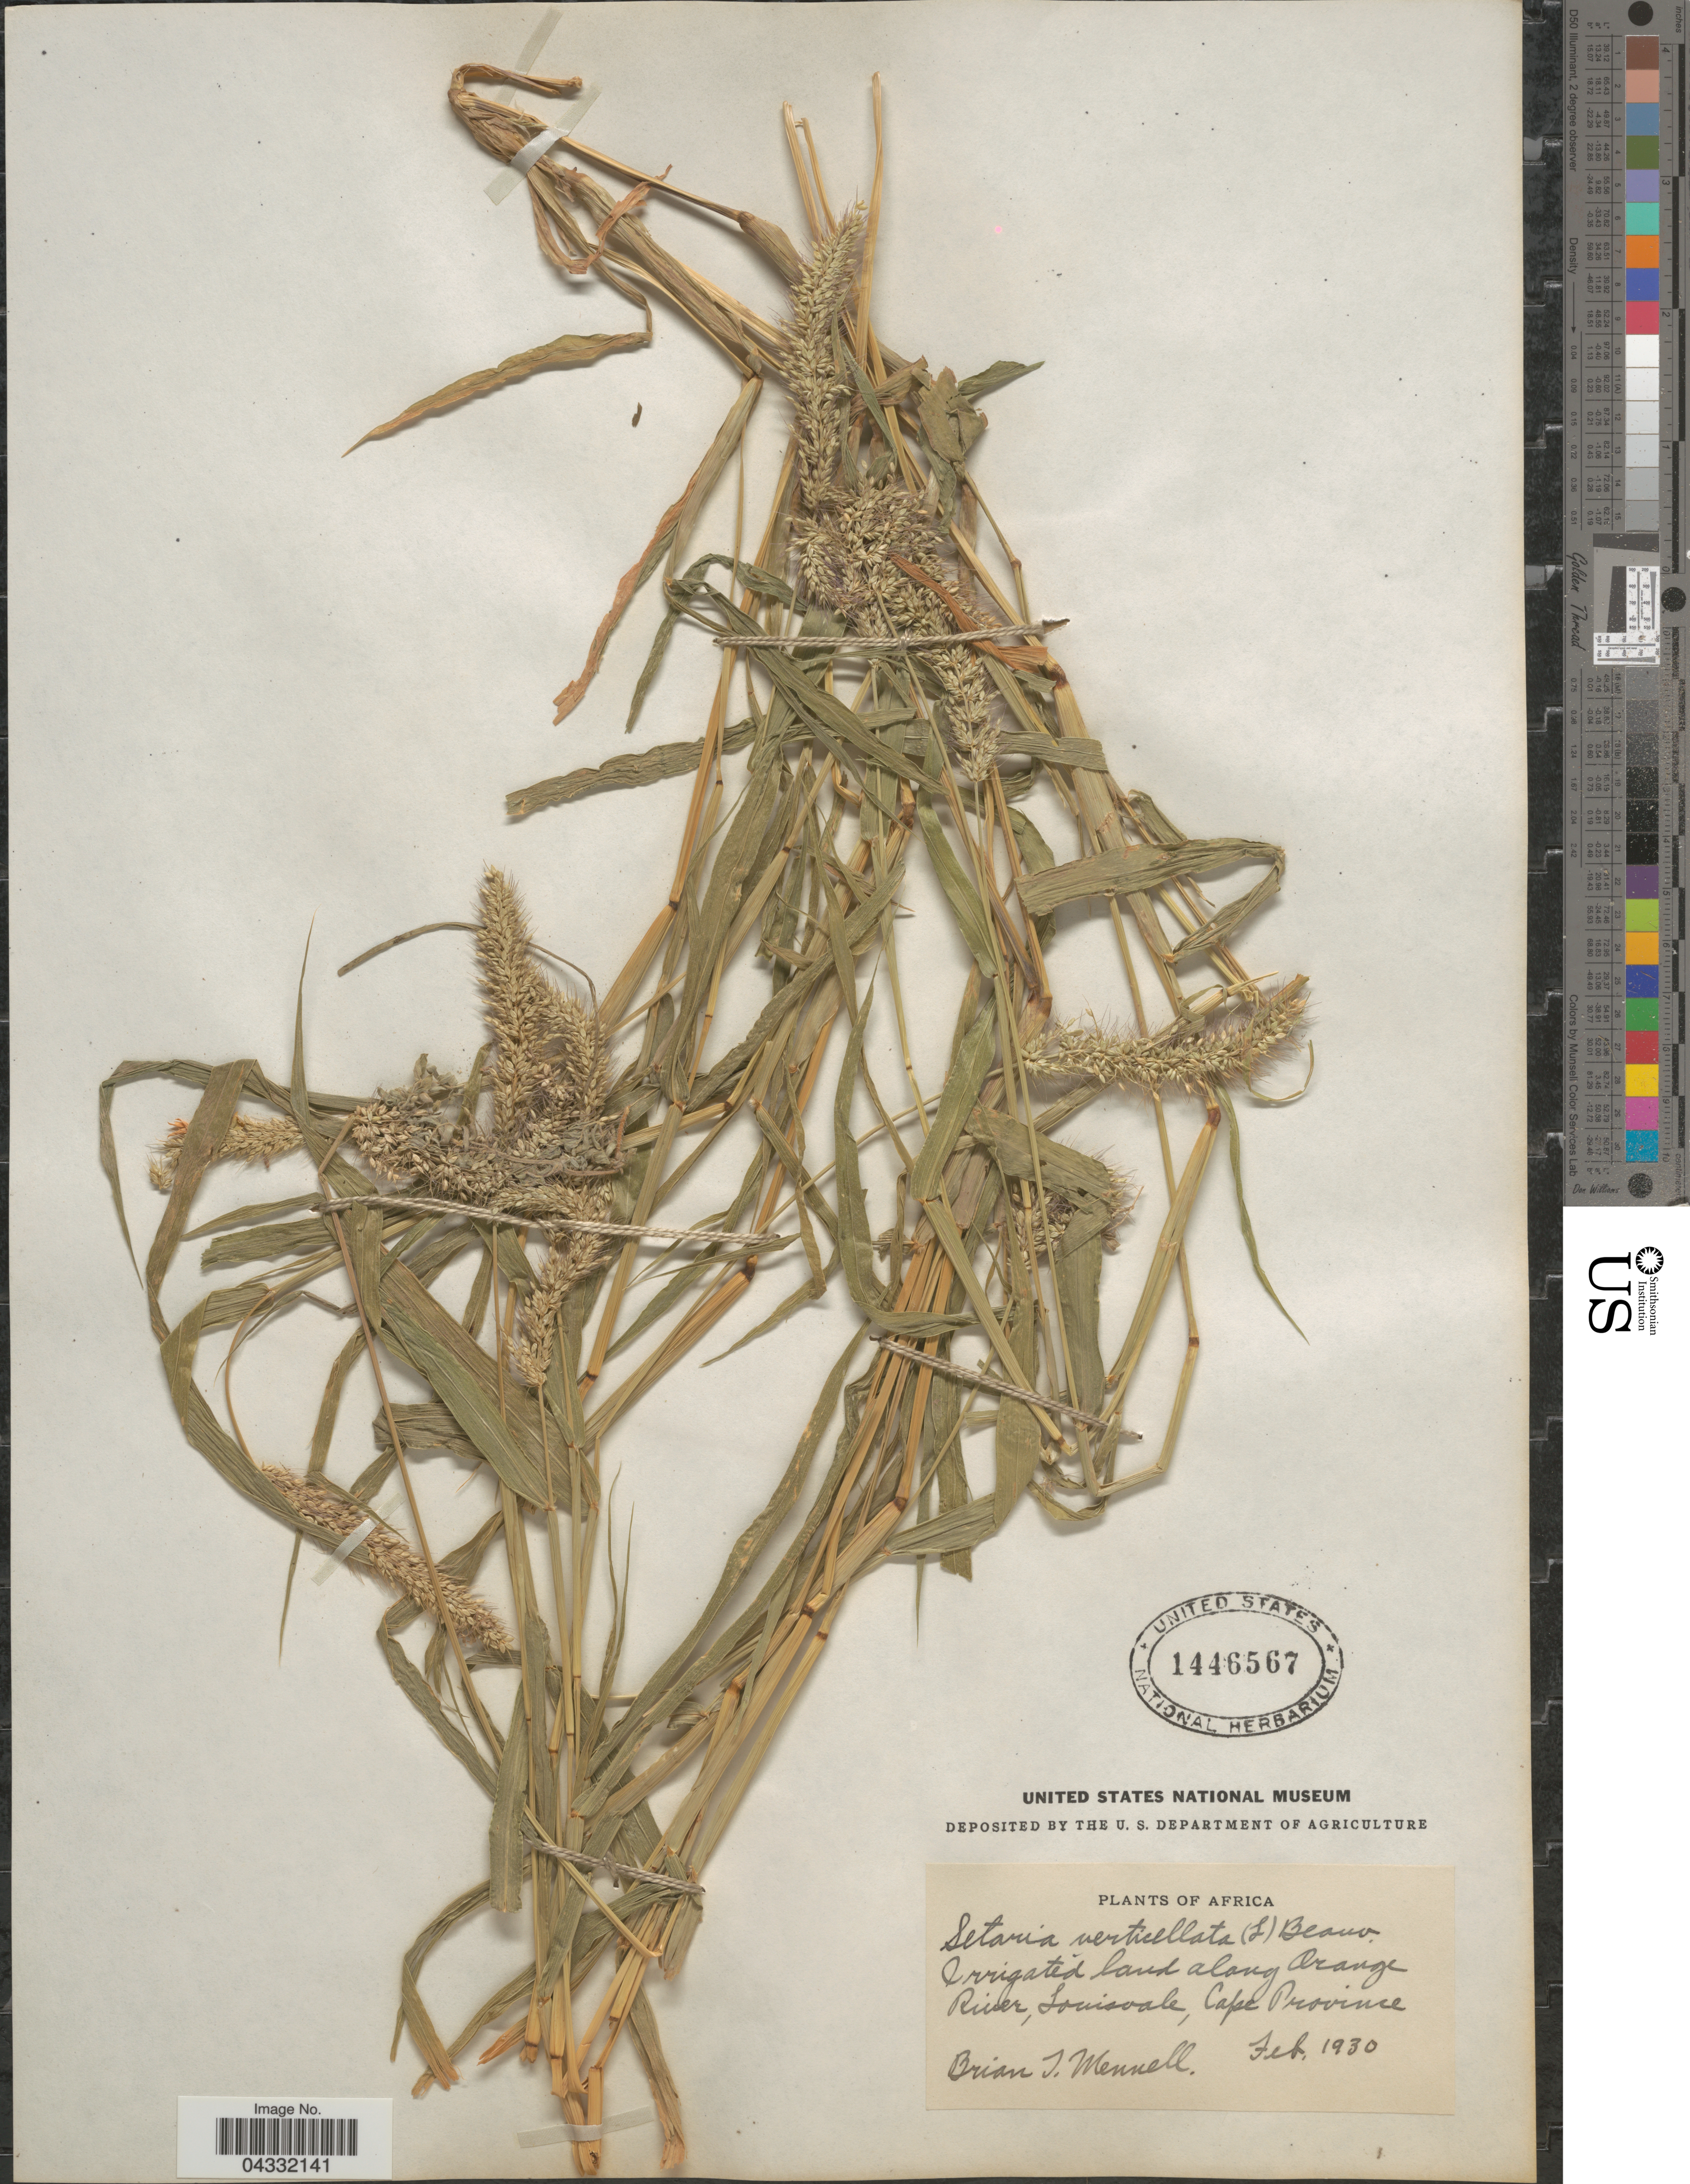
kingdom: Plantae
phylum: Tracheophyta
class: Liliopsida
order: Poales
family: Poaceae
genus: Setaria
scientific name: Setaria verticillata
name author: (L.) P. Beauv.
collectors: B. Mennell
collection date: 1930-02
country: South Africa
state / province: Northern Cape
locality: Irrigated land along Orange River, Louisvale.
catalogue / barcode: US 1446567